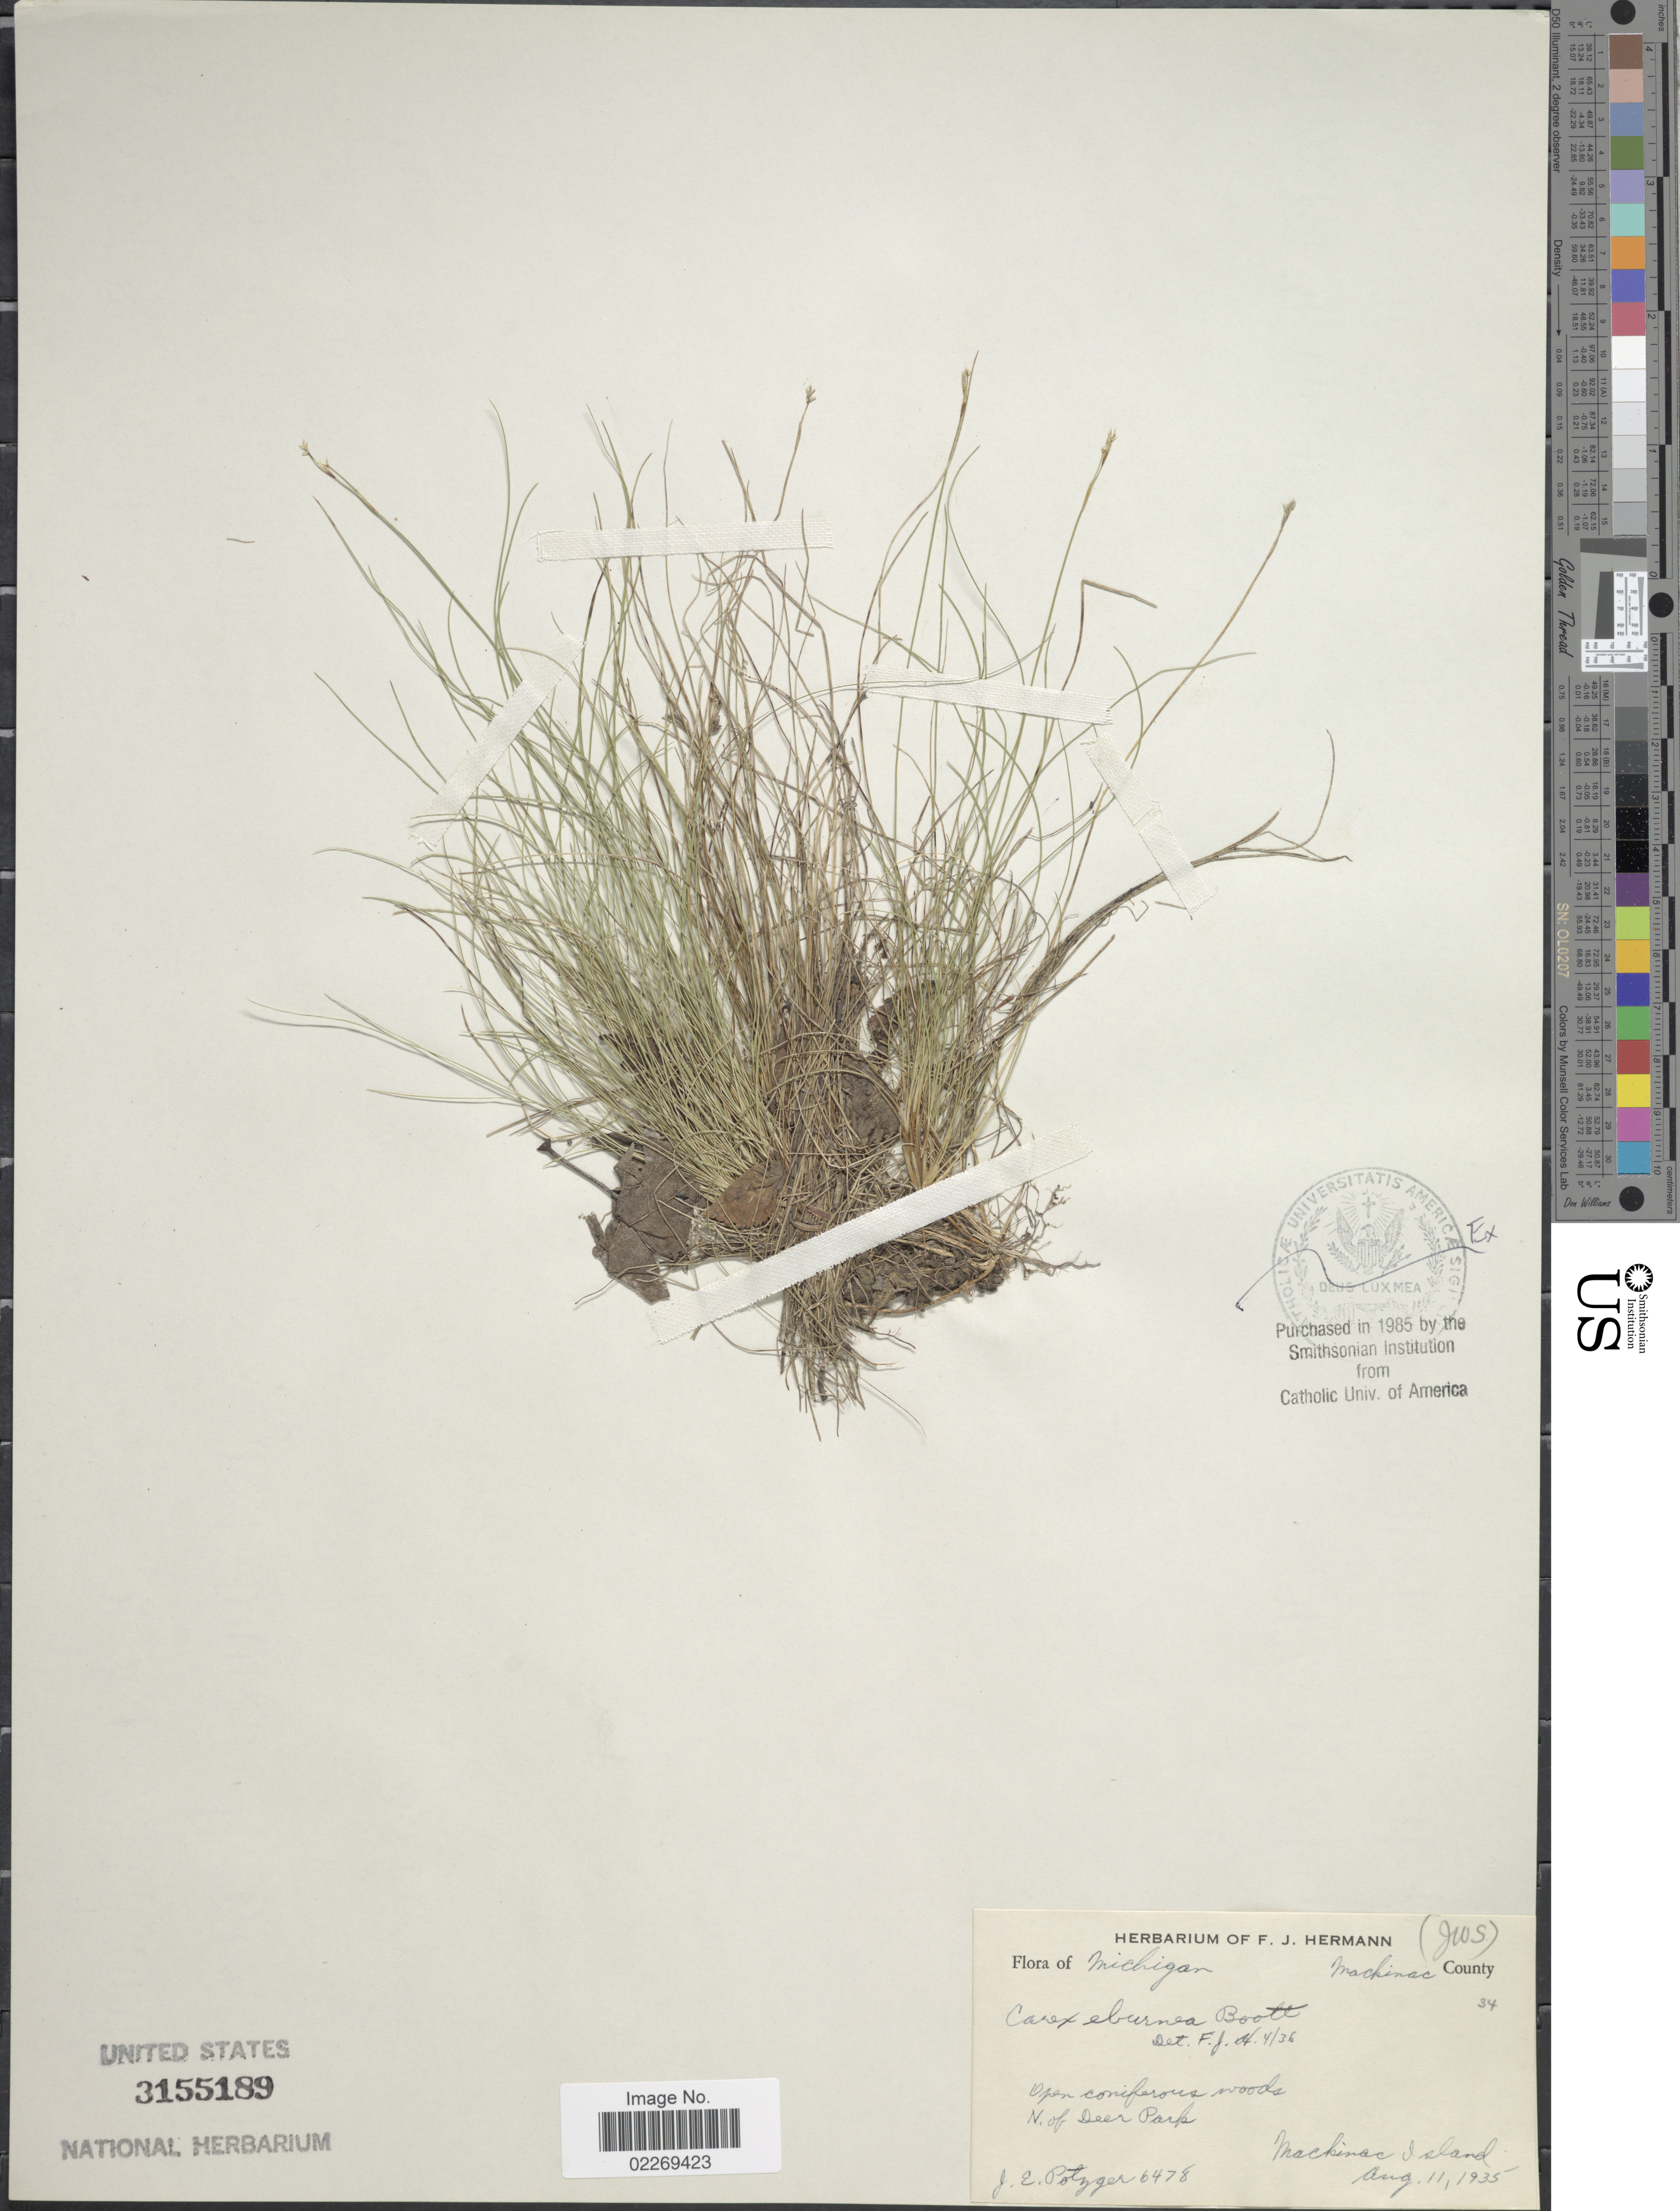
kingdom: Plantae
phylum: Tracheophyta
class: Liliopsida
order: Poales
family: Cyperaceae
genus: Carex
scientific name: Carex eburnea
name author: Boott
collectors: J. Potzger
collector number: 6478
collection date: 1935-08-11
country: United States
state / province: Michigan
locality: Mackinac County. Open coniferous woods. N. of Deer Park. Mackinac Island.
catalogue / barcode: US 3155189